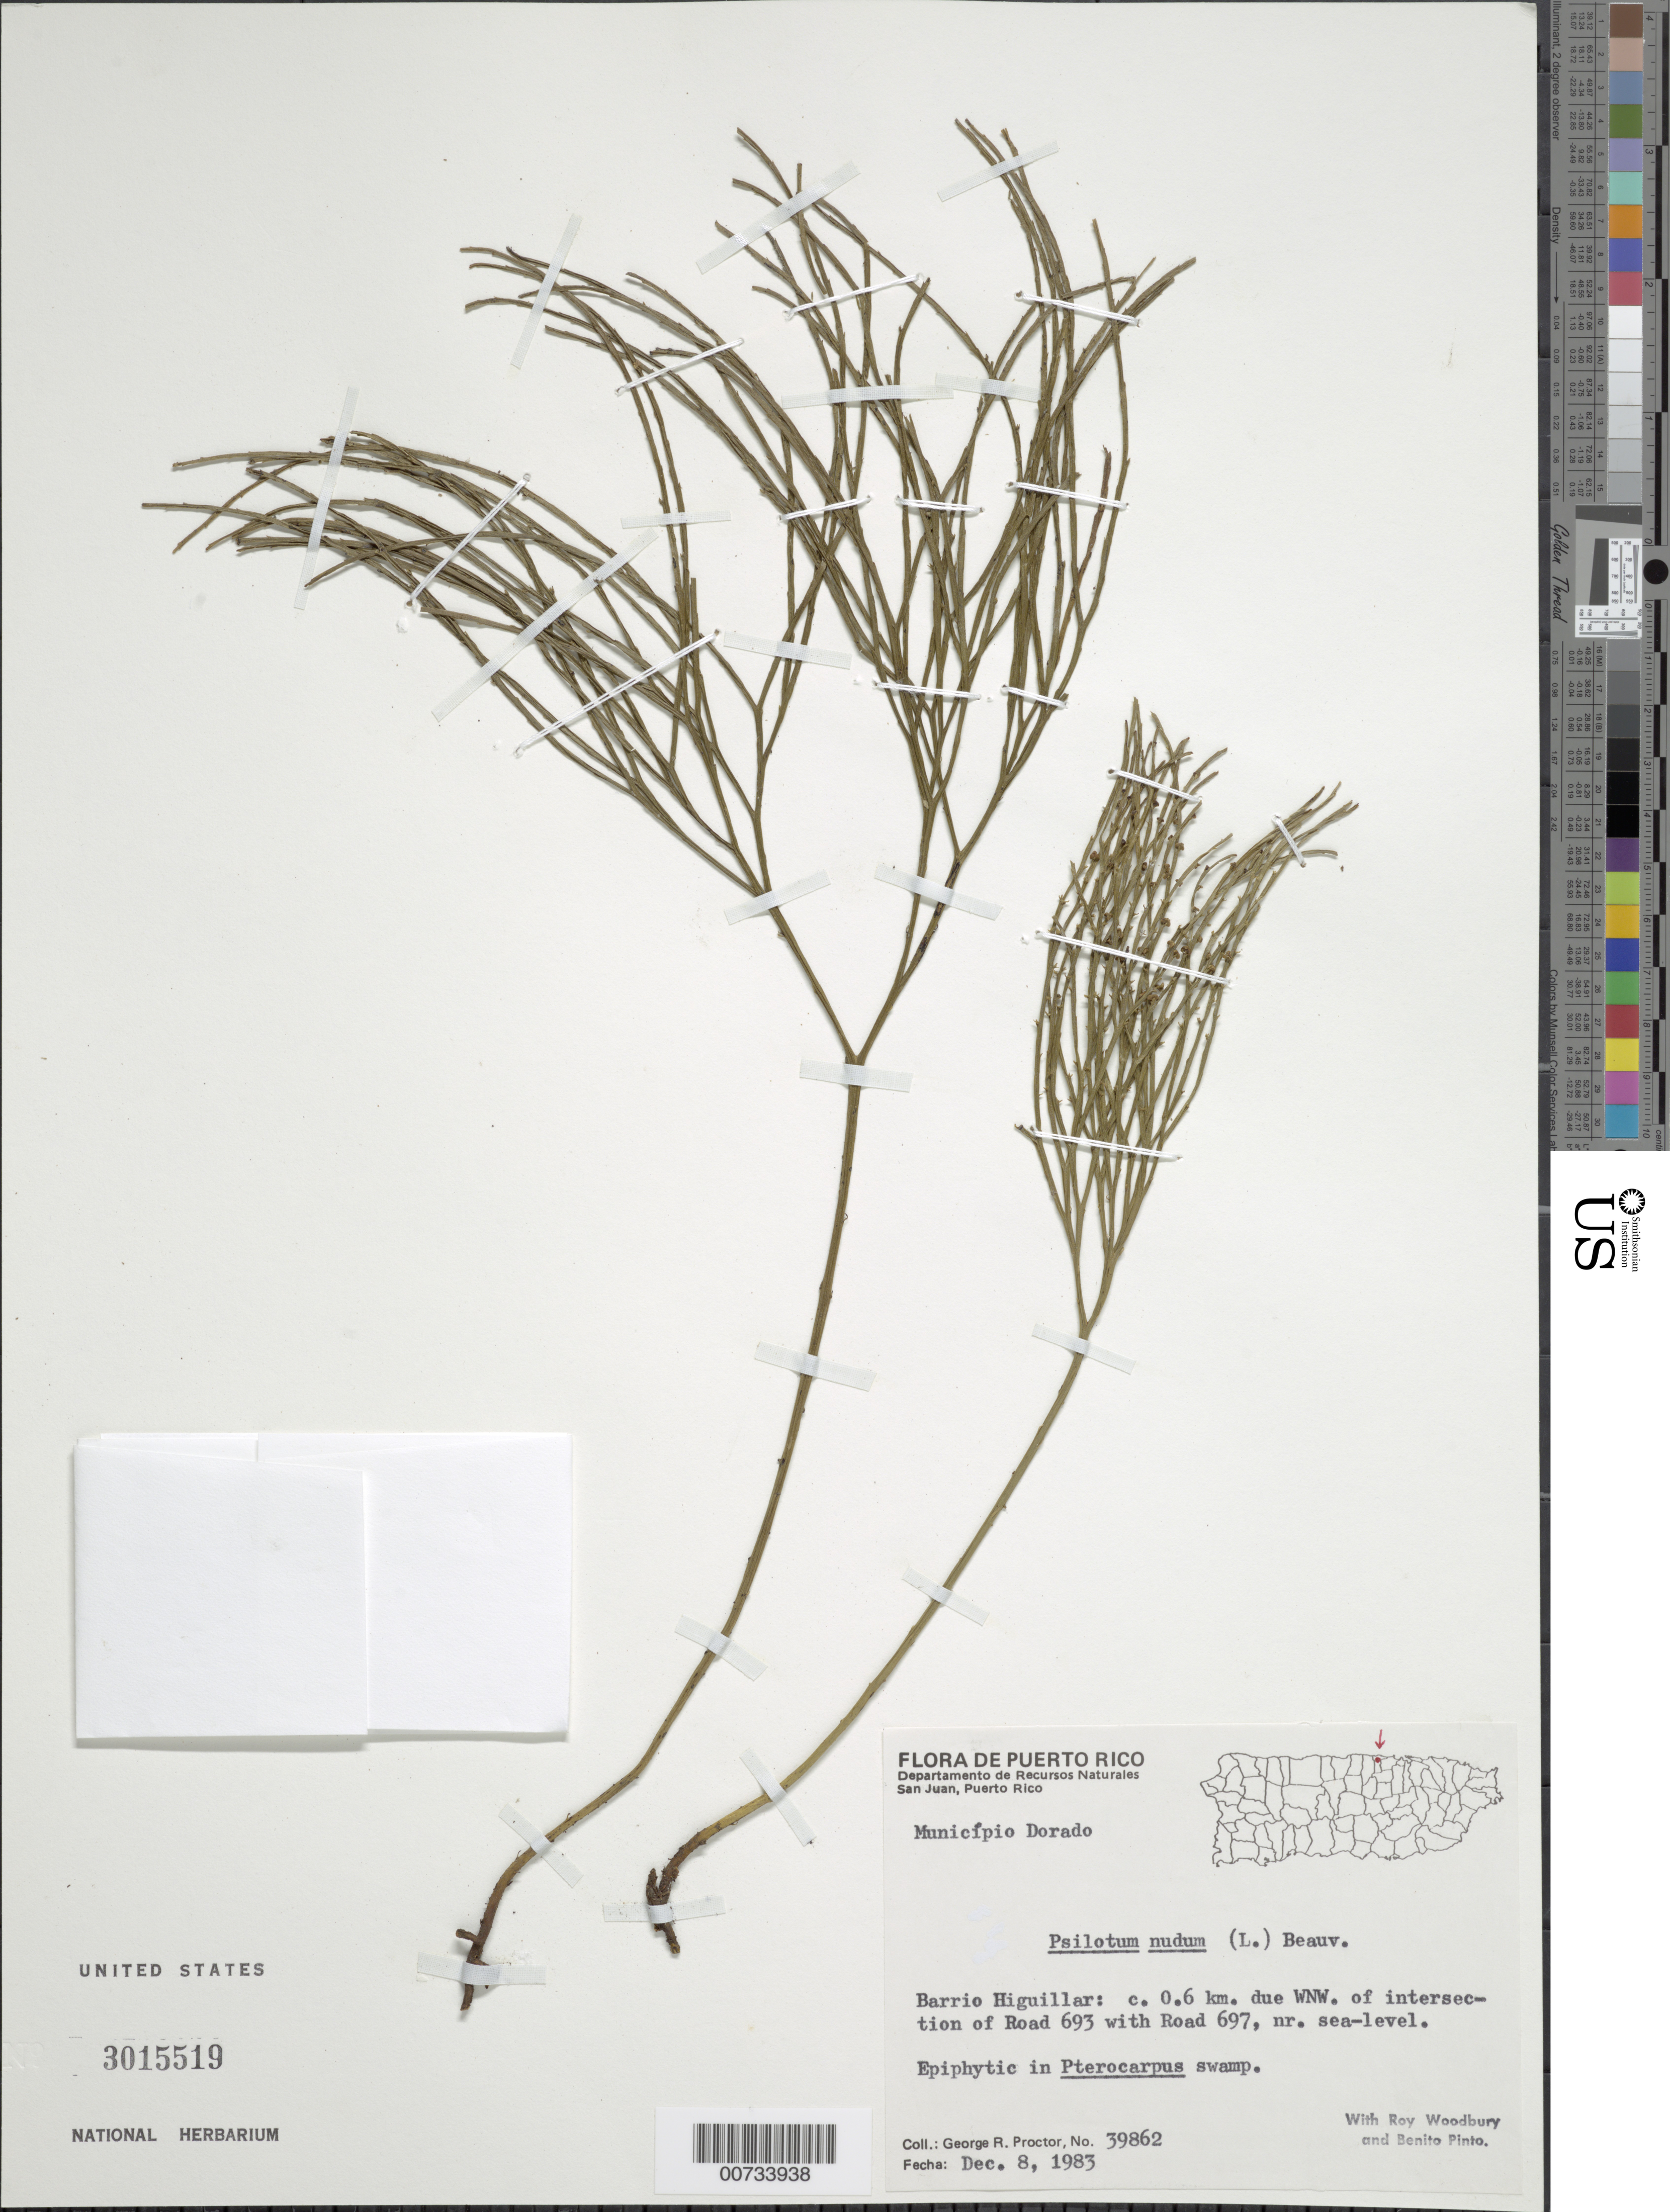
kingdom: Plantae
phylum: Tracheophyta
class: Polypodiopsida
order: Psilotales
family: Psilotaceae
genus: Psilotum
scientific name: Psilotum nudum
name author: (L.) P. Beauv.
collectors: G. R. Proctor, R. O. Woodbury & B. Pinto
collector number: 39862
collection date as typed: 08 Dec 1983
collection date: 1983-12-08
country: Puerto Rico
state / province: Dorado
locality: Mun. Dorado, Barrio Higuillar: c. 0.6 km due WNW of intersection of Road 693 w/Road 697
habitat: Pteropcarpus Swamp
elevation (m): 0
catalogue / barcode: US 3015519